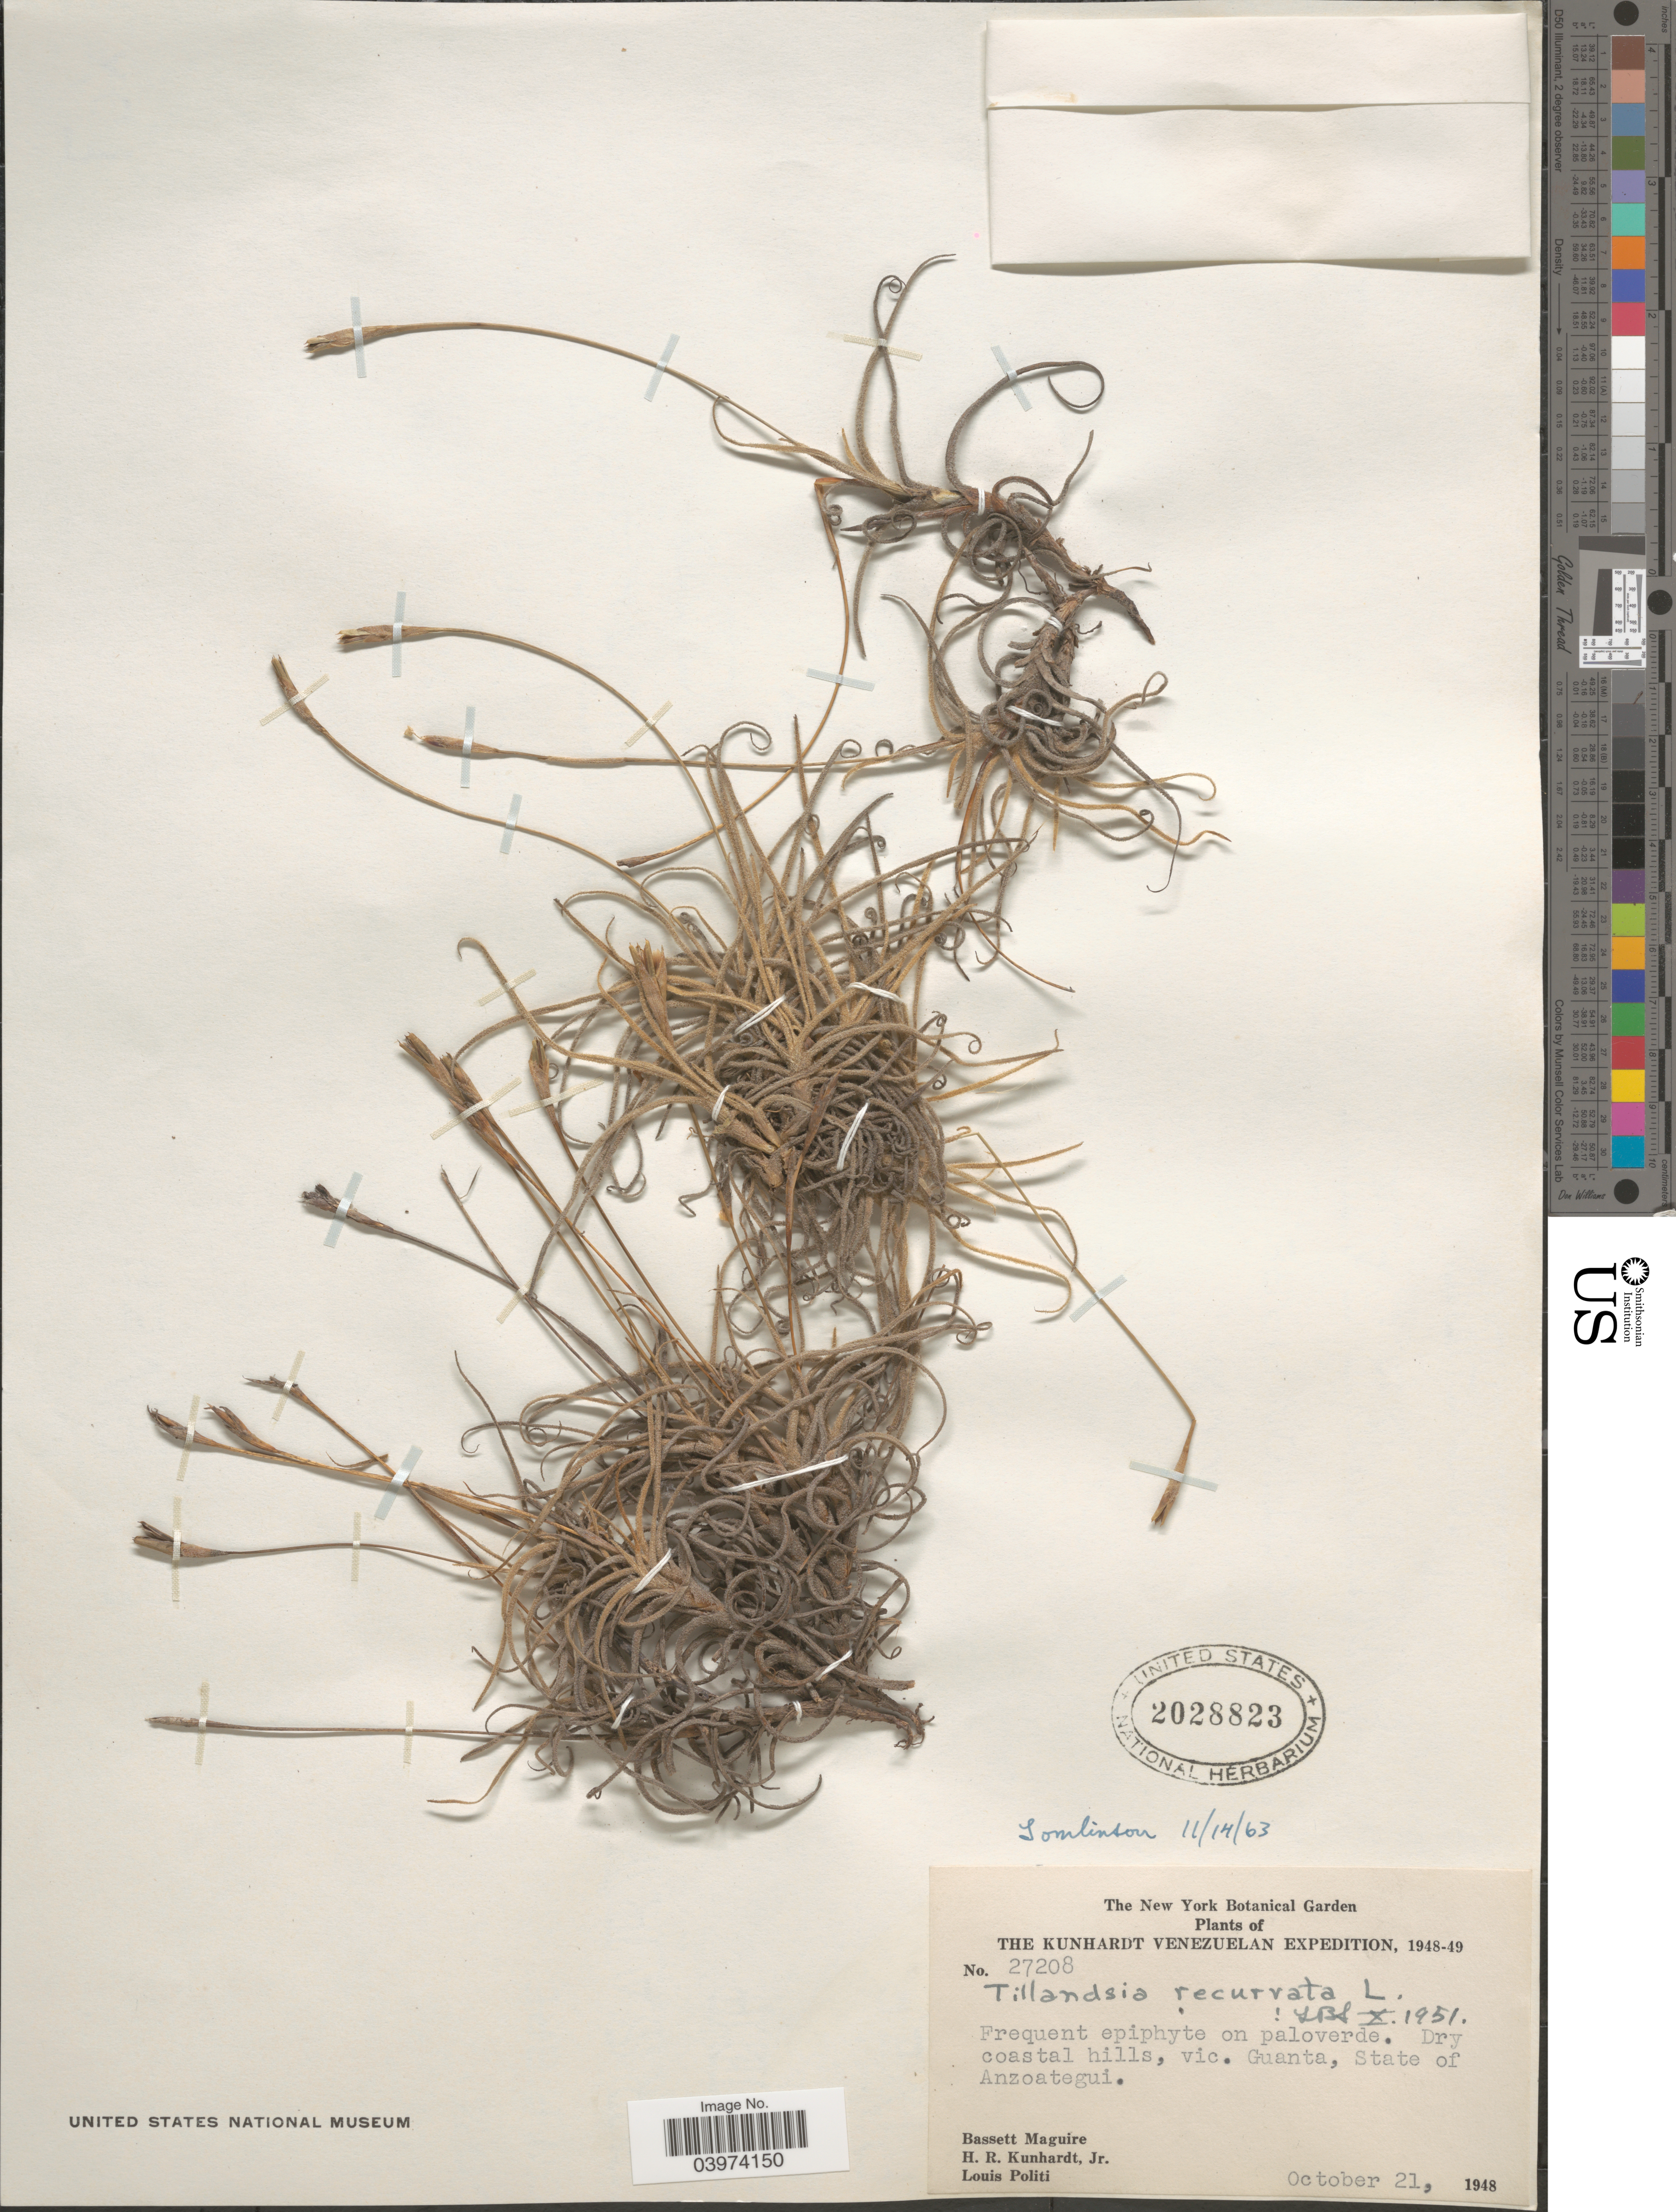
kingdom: Plantae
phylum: Tracheophyta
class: Liliopsida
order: Poales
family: Bromeliaceae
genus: Tillandsia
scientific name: Tillandsia recurvata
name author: L.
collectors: B. Maguire, H. Kunhardt & L. Politi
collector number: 27208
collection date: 1948-10-21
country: Venezuela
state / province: Anzoategui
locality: The Kunhardt Venezuelan Expedition, 1948-49. Dry coastal hills, vic. Guanta.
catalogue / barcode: US 2028823